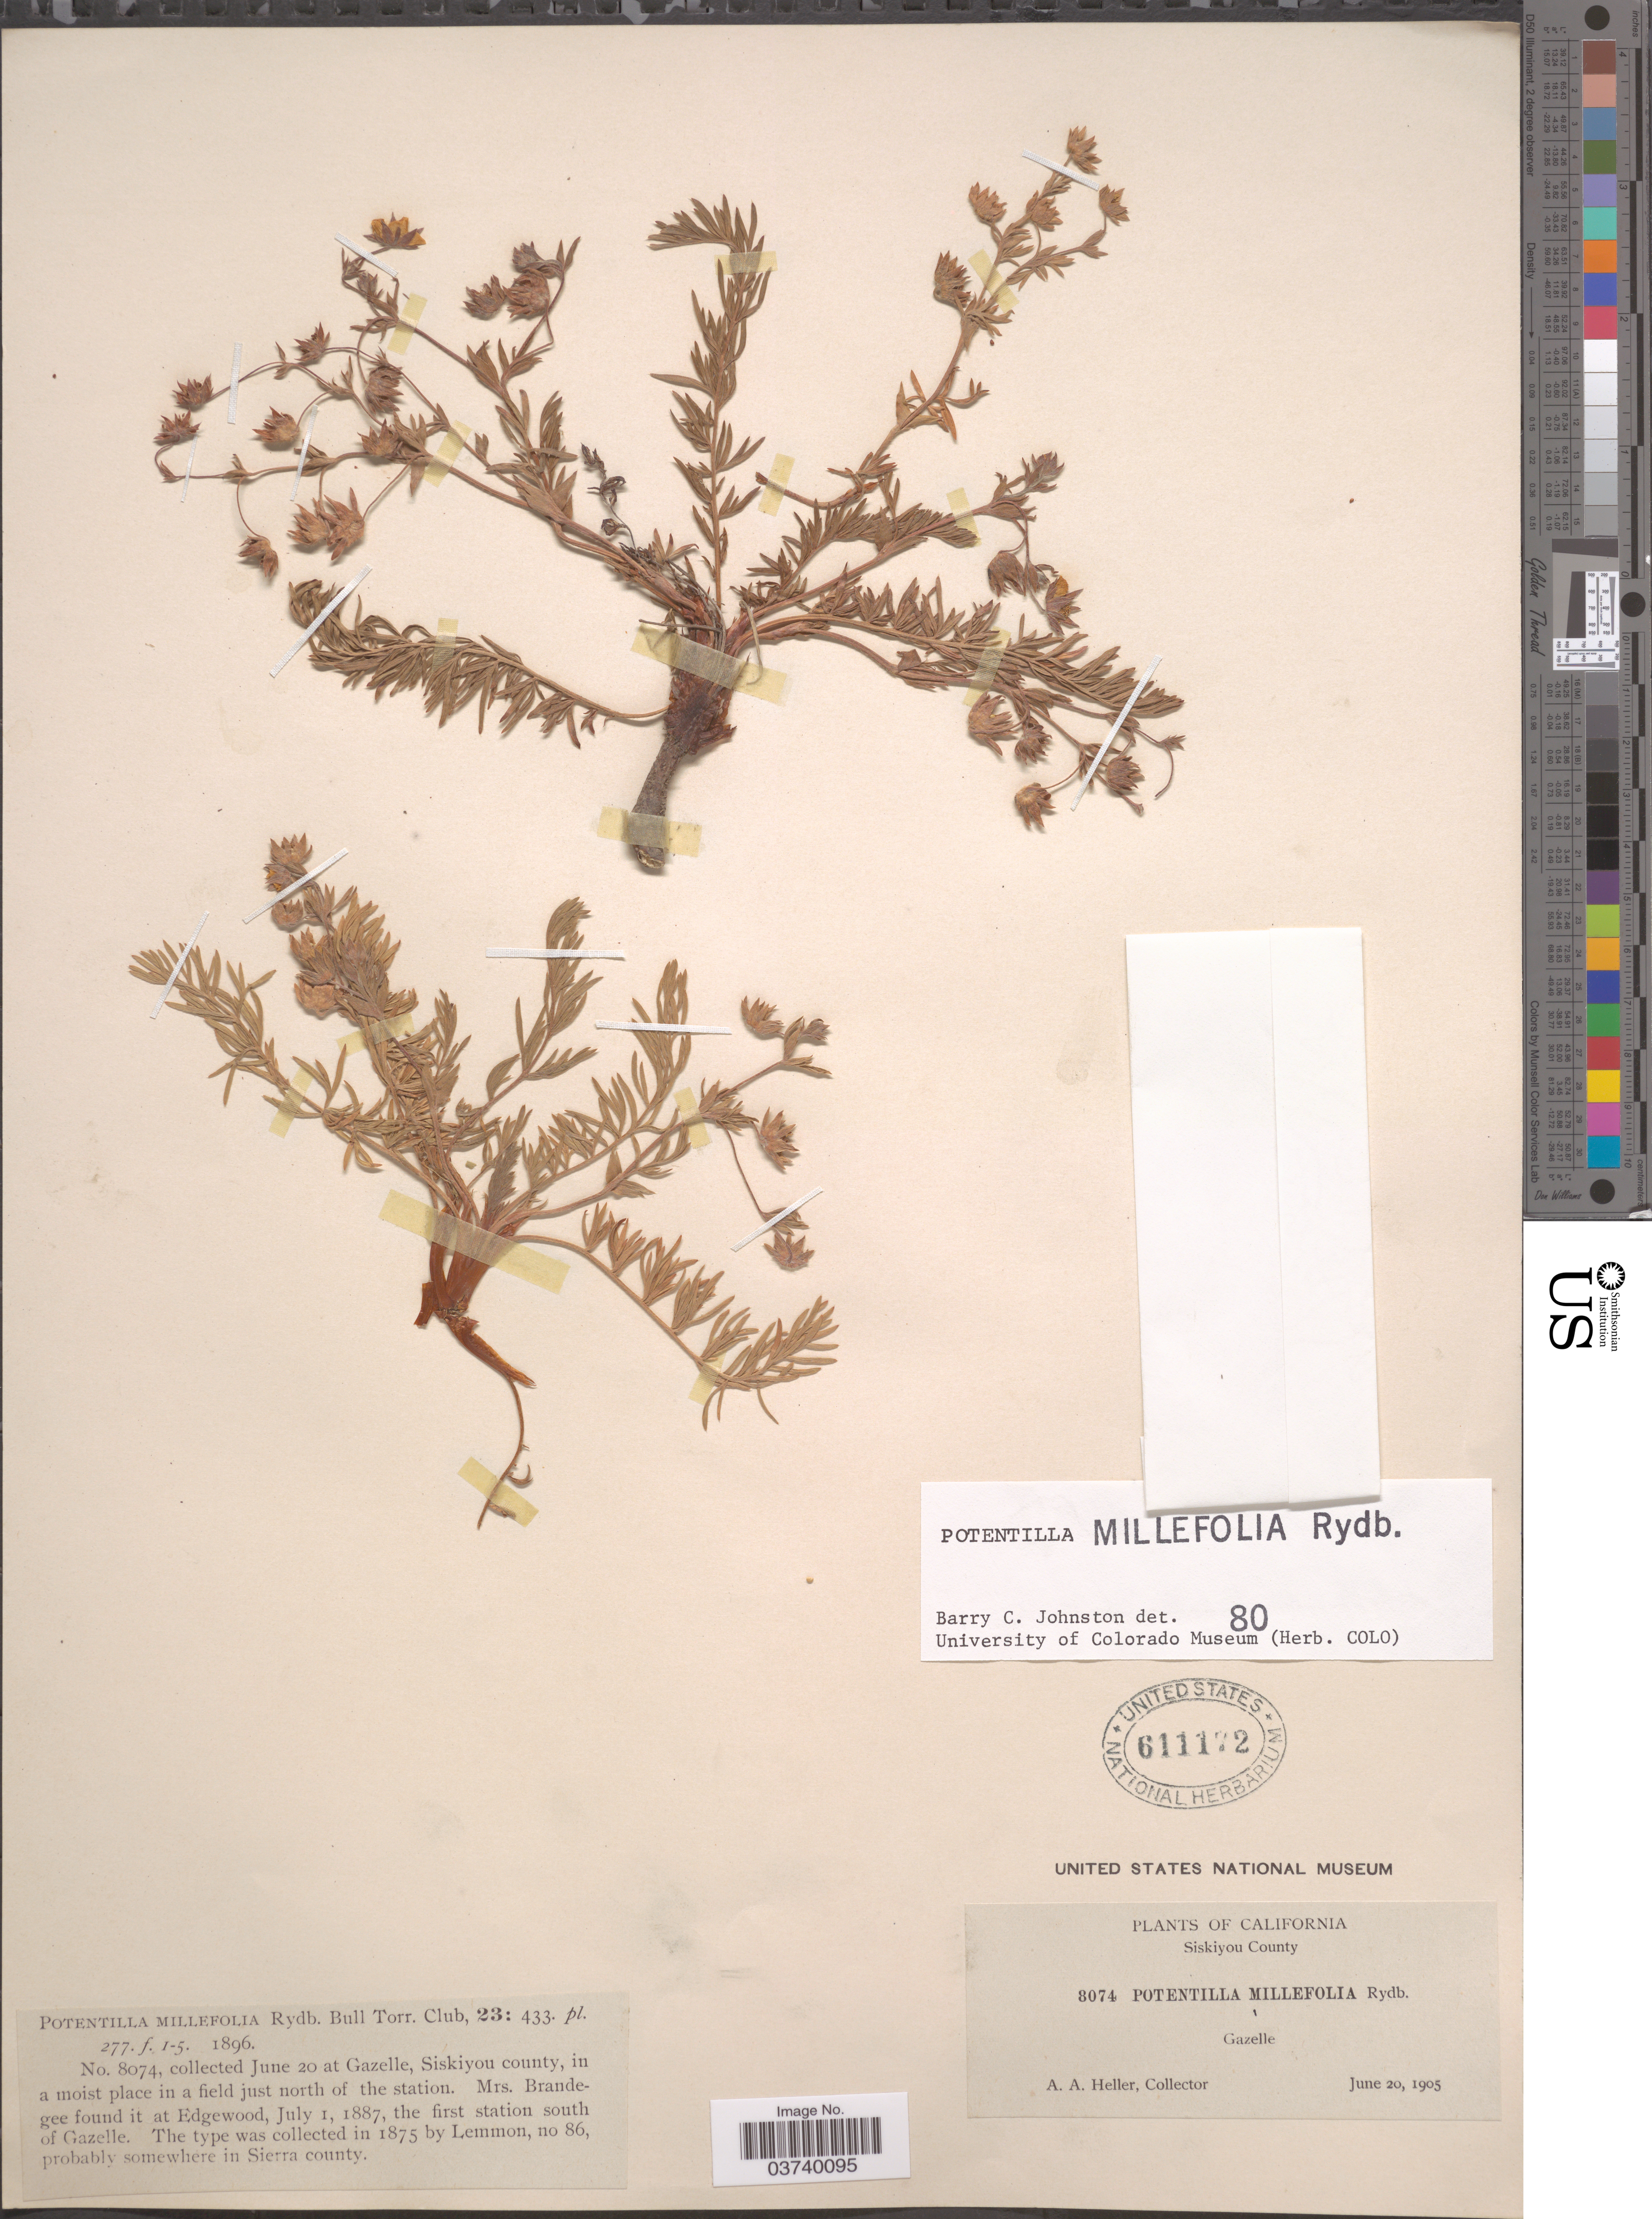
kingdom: Plantae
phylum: Tracheophyta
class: Magnoliopsida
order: Rosales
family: Rosaceae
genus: Potentilla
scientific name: Potentilla millefolia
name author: Rydb.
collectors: A. A. Heller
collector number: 8074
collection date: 1905-06-20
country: United States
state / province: California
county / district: Siskiyou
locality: Siskiyou County. Gazelle, in a moist place in a field just north of the station.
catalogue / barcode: US 611172